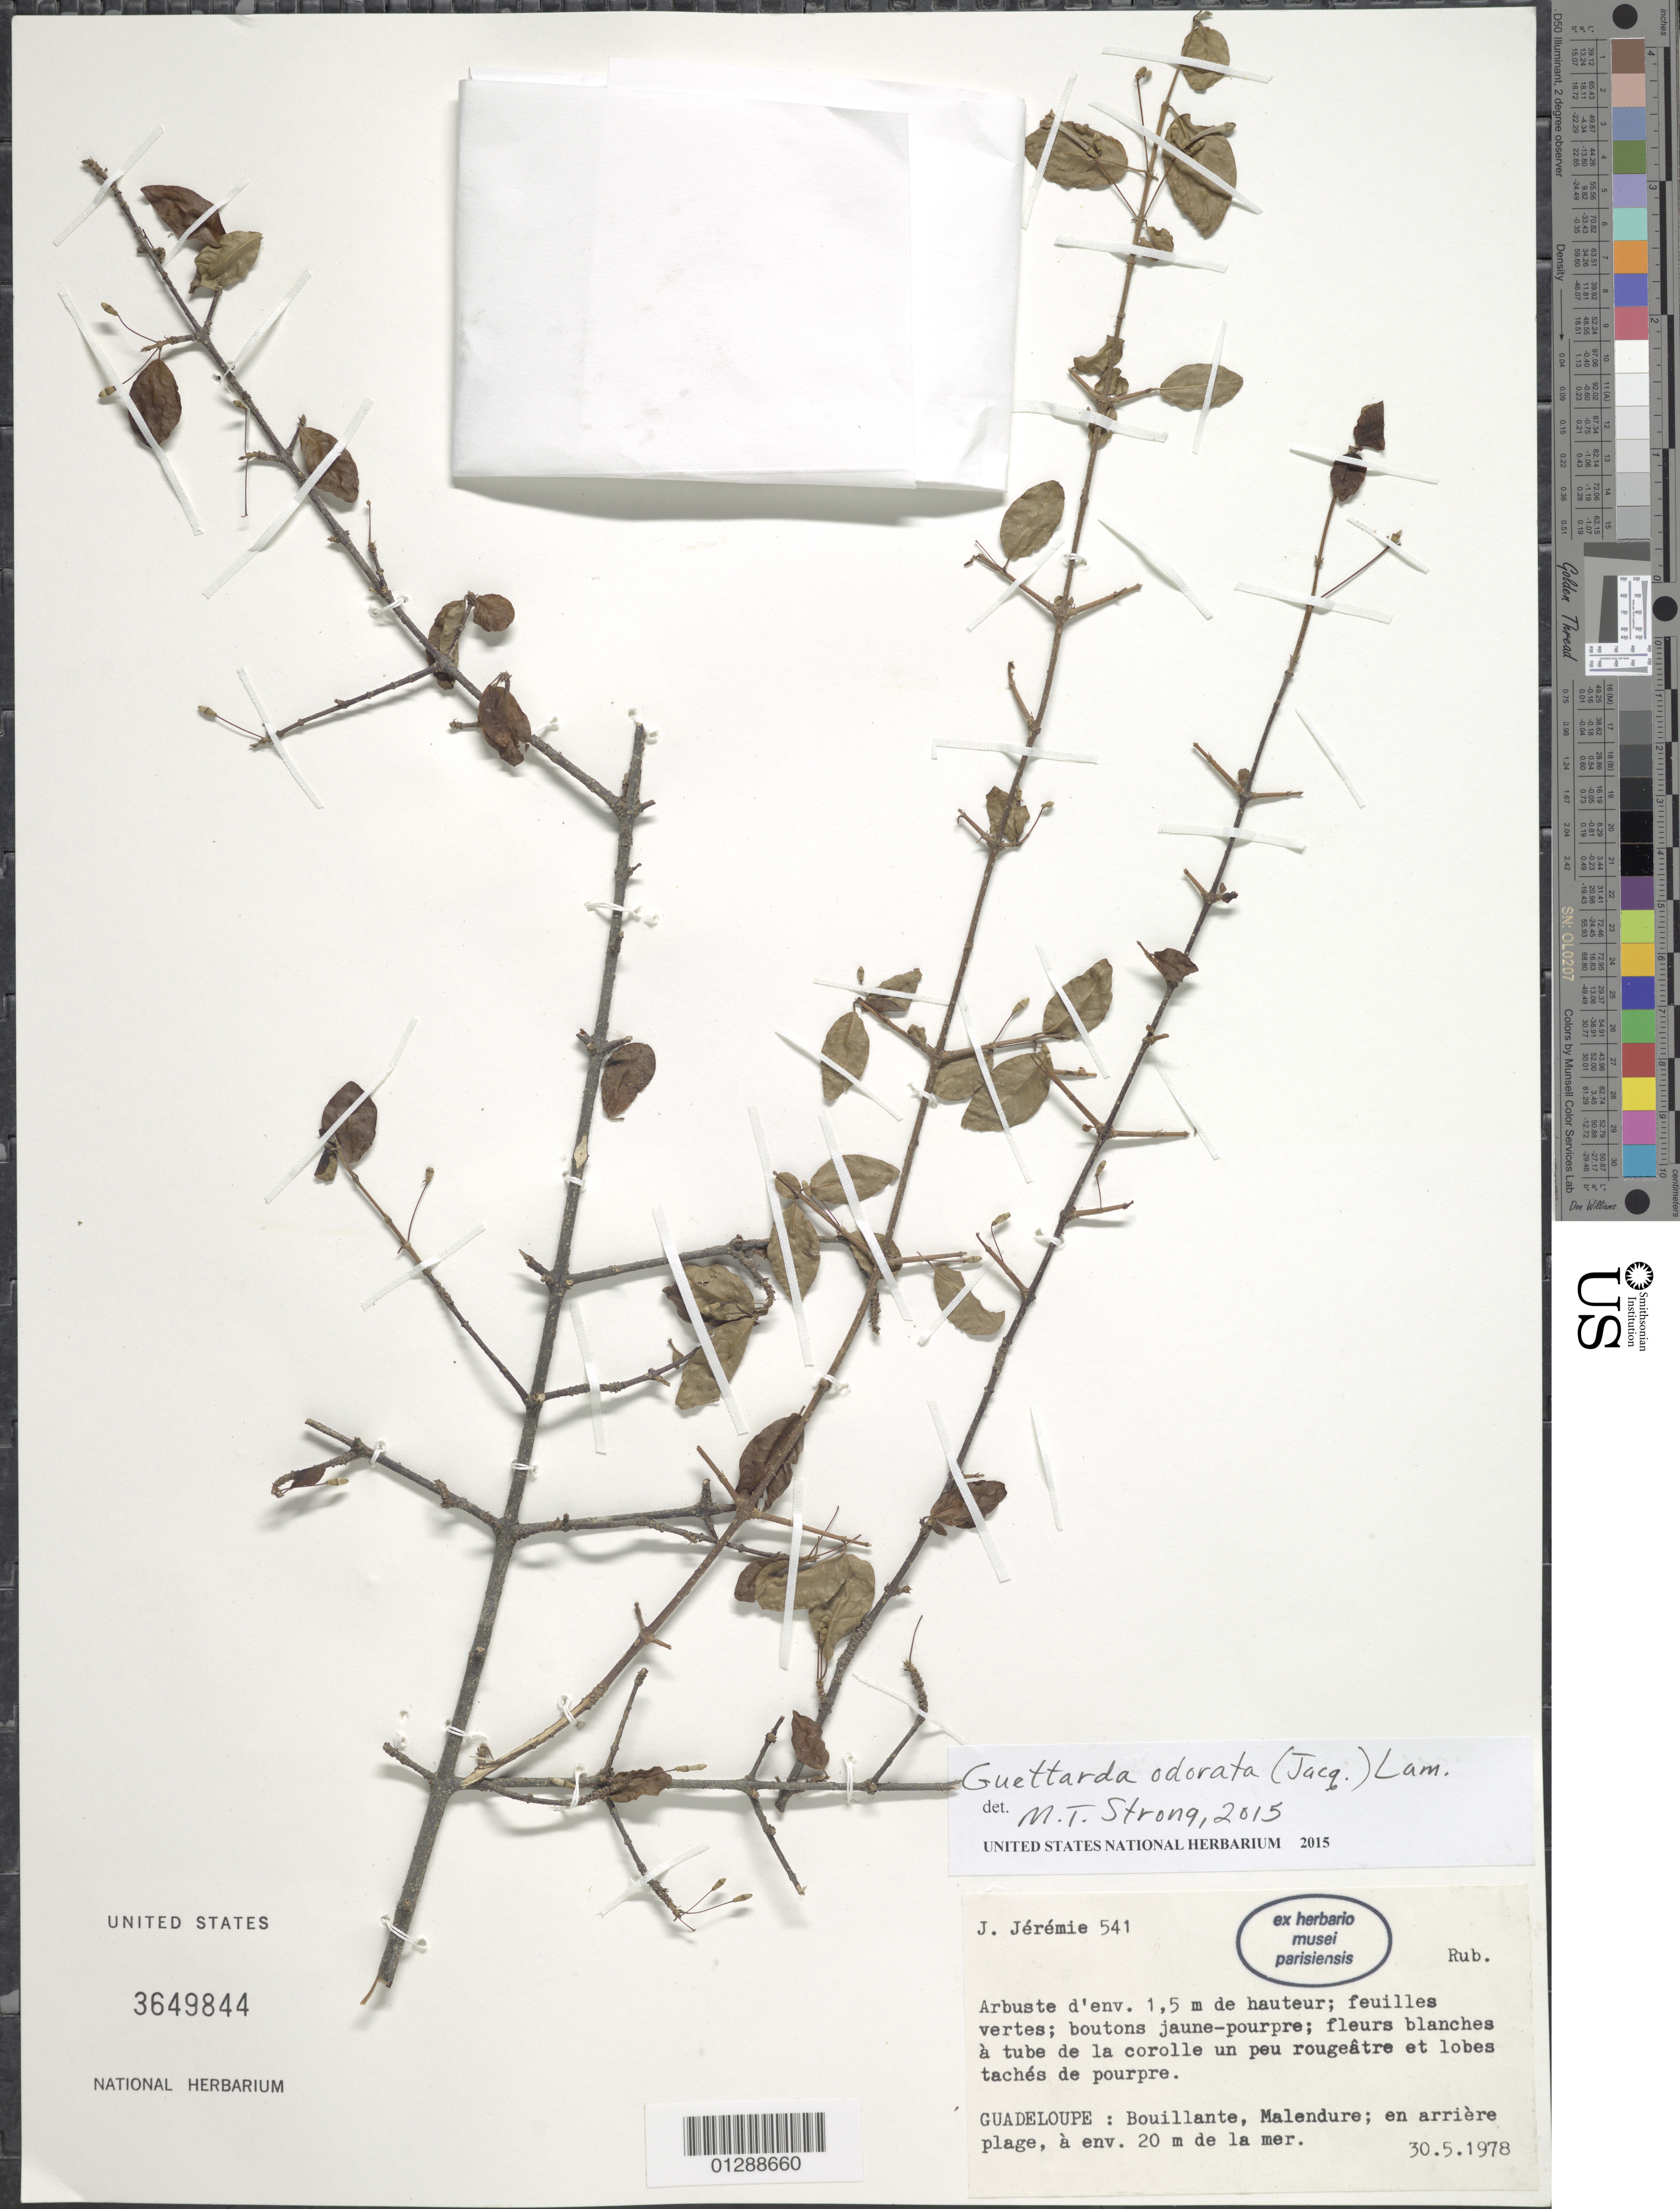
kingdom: Plantae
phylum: Tracheophyta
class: Magnoliopsida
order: Gentianales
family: Rubiaceae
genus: Guettarda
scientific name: Guettarda odorata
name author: (Jacq.) Lam.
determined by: Strong, M. T., (US), Smithsonian Institution - National Museum of Natural History (UNITED STATES)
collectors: J. Jérémie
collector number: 541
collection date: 1978-05-30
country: Guadeloupe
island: Basse-Terre I.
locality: Bouillante, Malendure.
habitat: En arrière plage, à env. 20 m de la mer.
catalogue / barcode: US 3649844